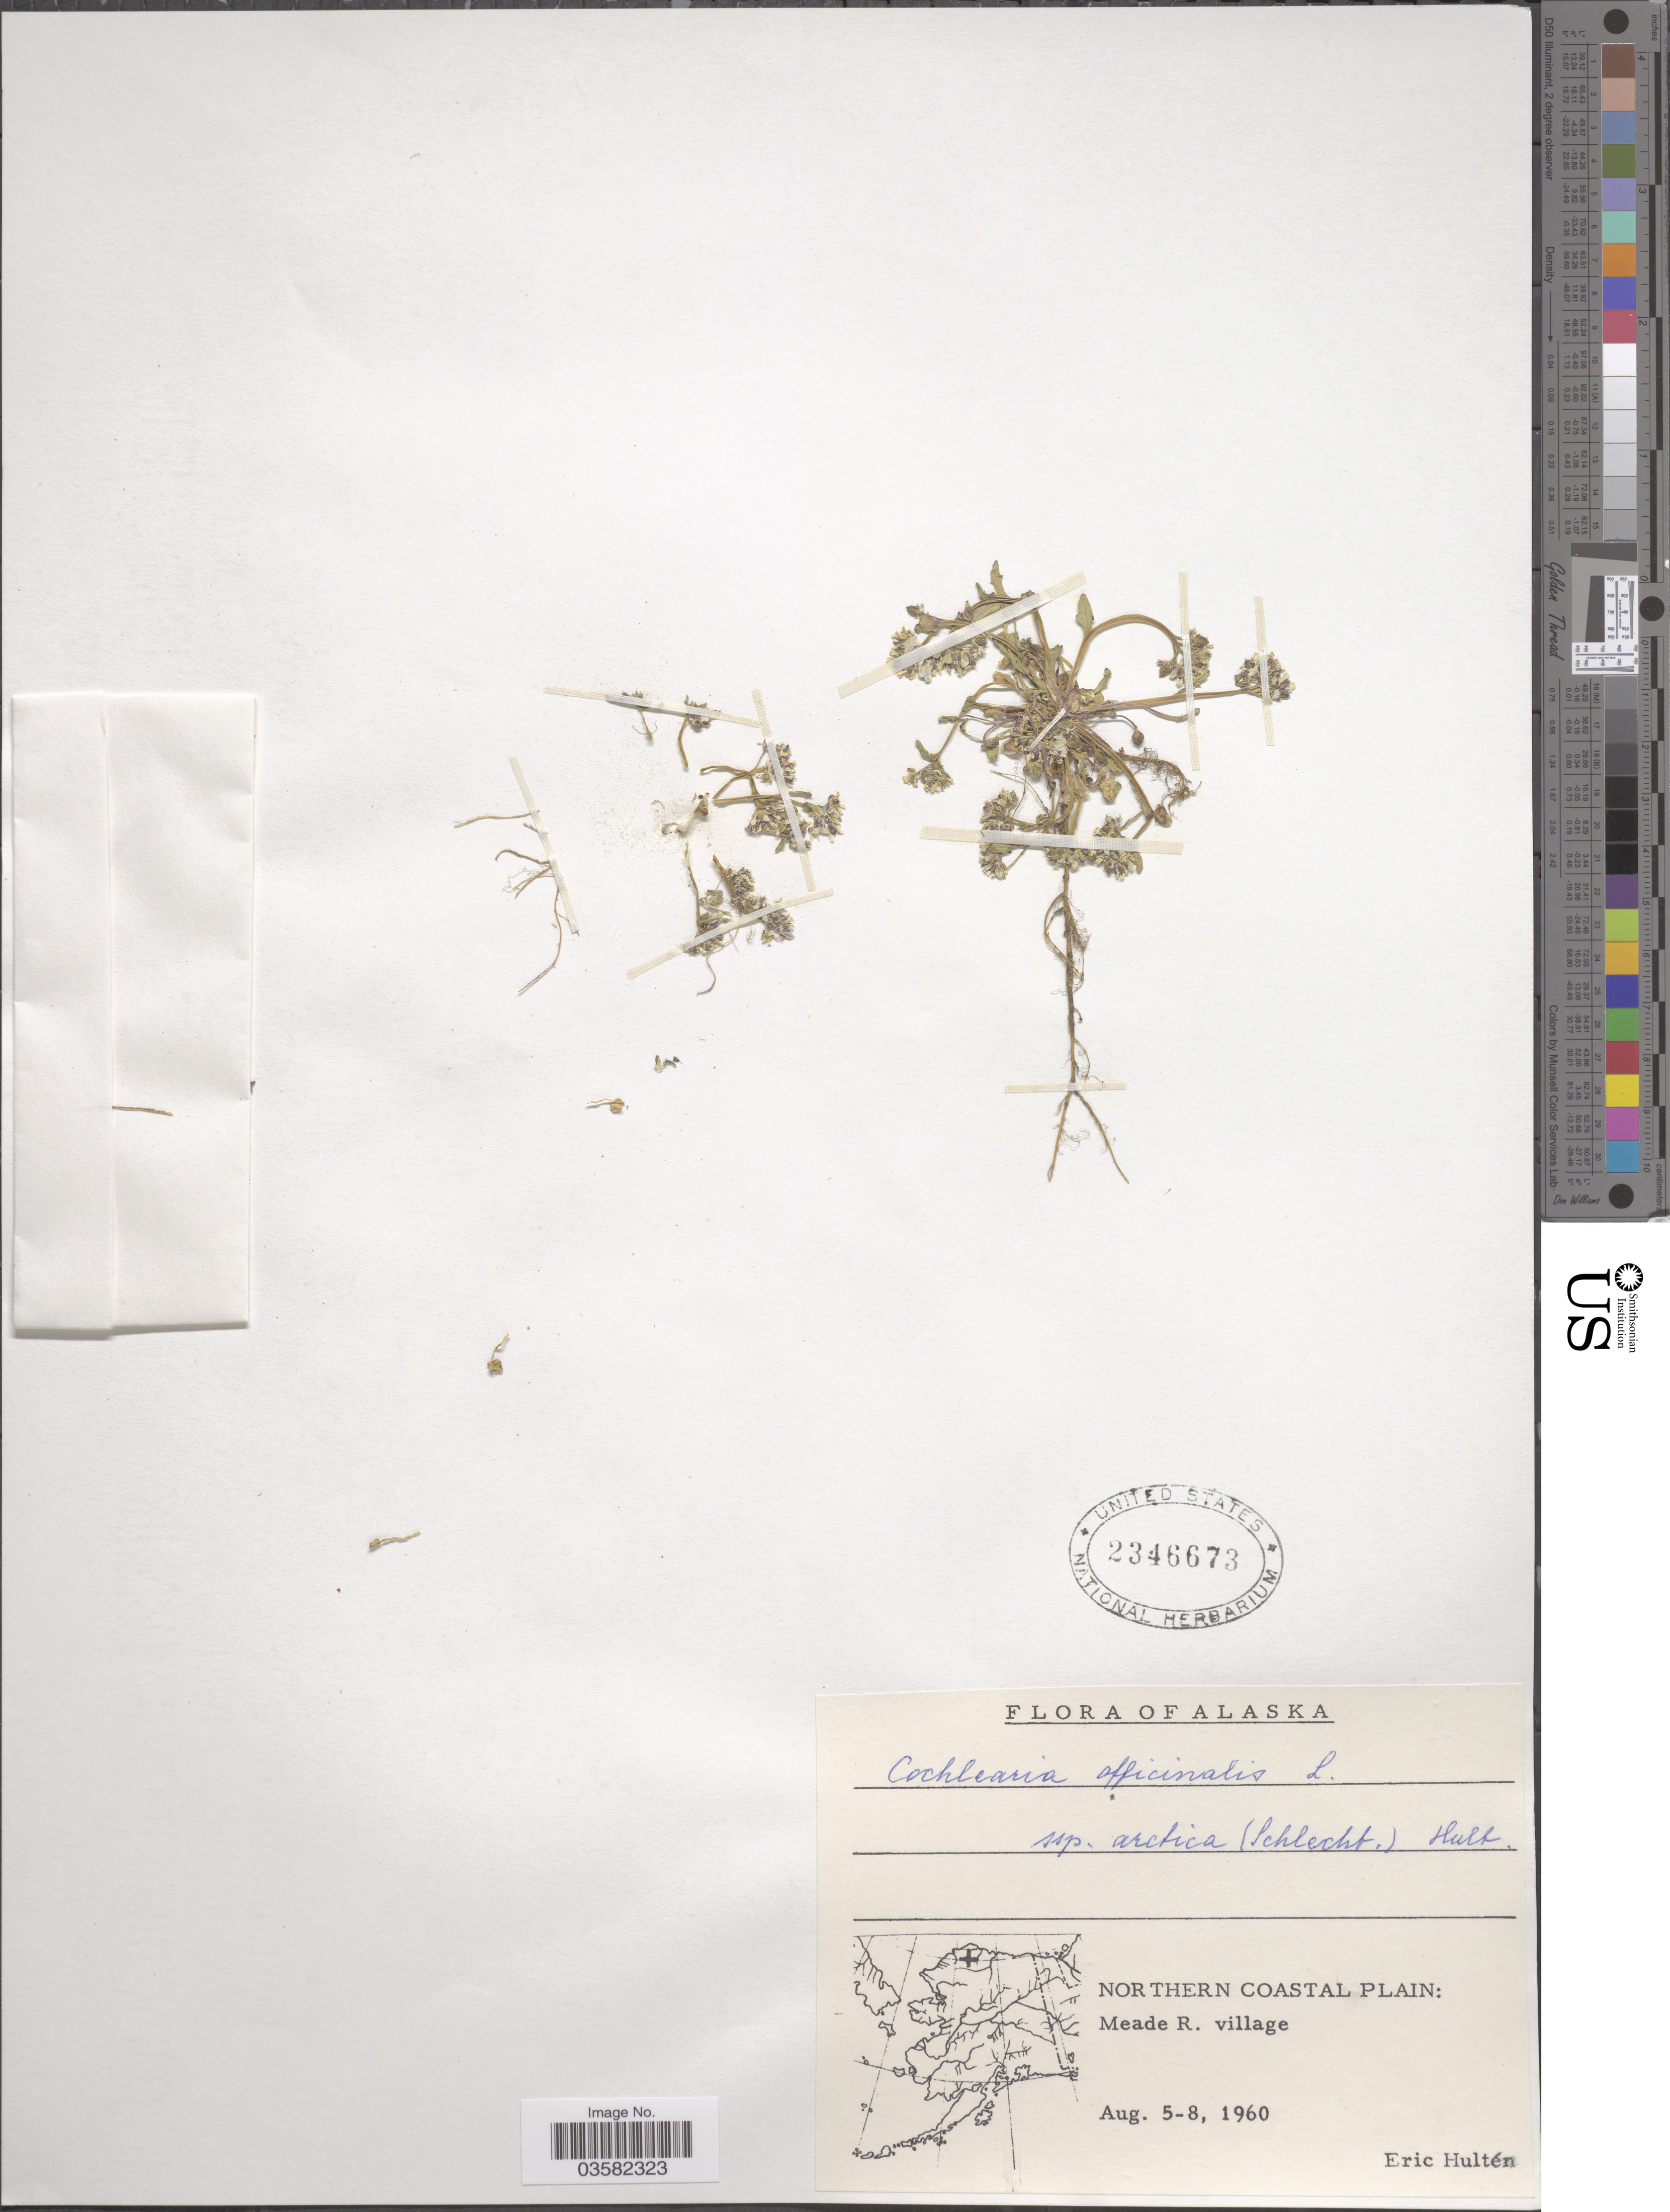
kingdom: Plantae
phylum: Tracheophyta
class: Magnoliopsida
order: Brassicales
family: Brassicaceae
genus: Cochlearia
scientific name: Cochlearia officinalis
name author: L.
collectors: E. G. Hultén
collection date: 1960-08-05/1960-08-08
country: United States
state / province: Alaska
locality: Northern Coastal Plain: Meade R. village.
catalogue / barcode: US 2346673